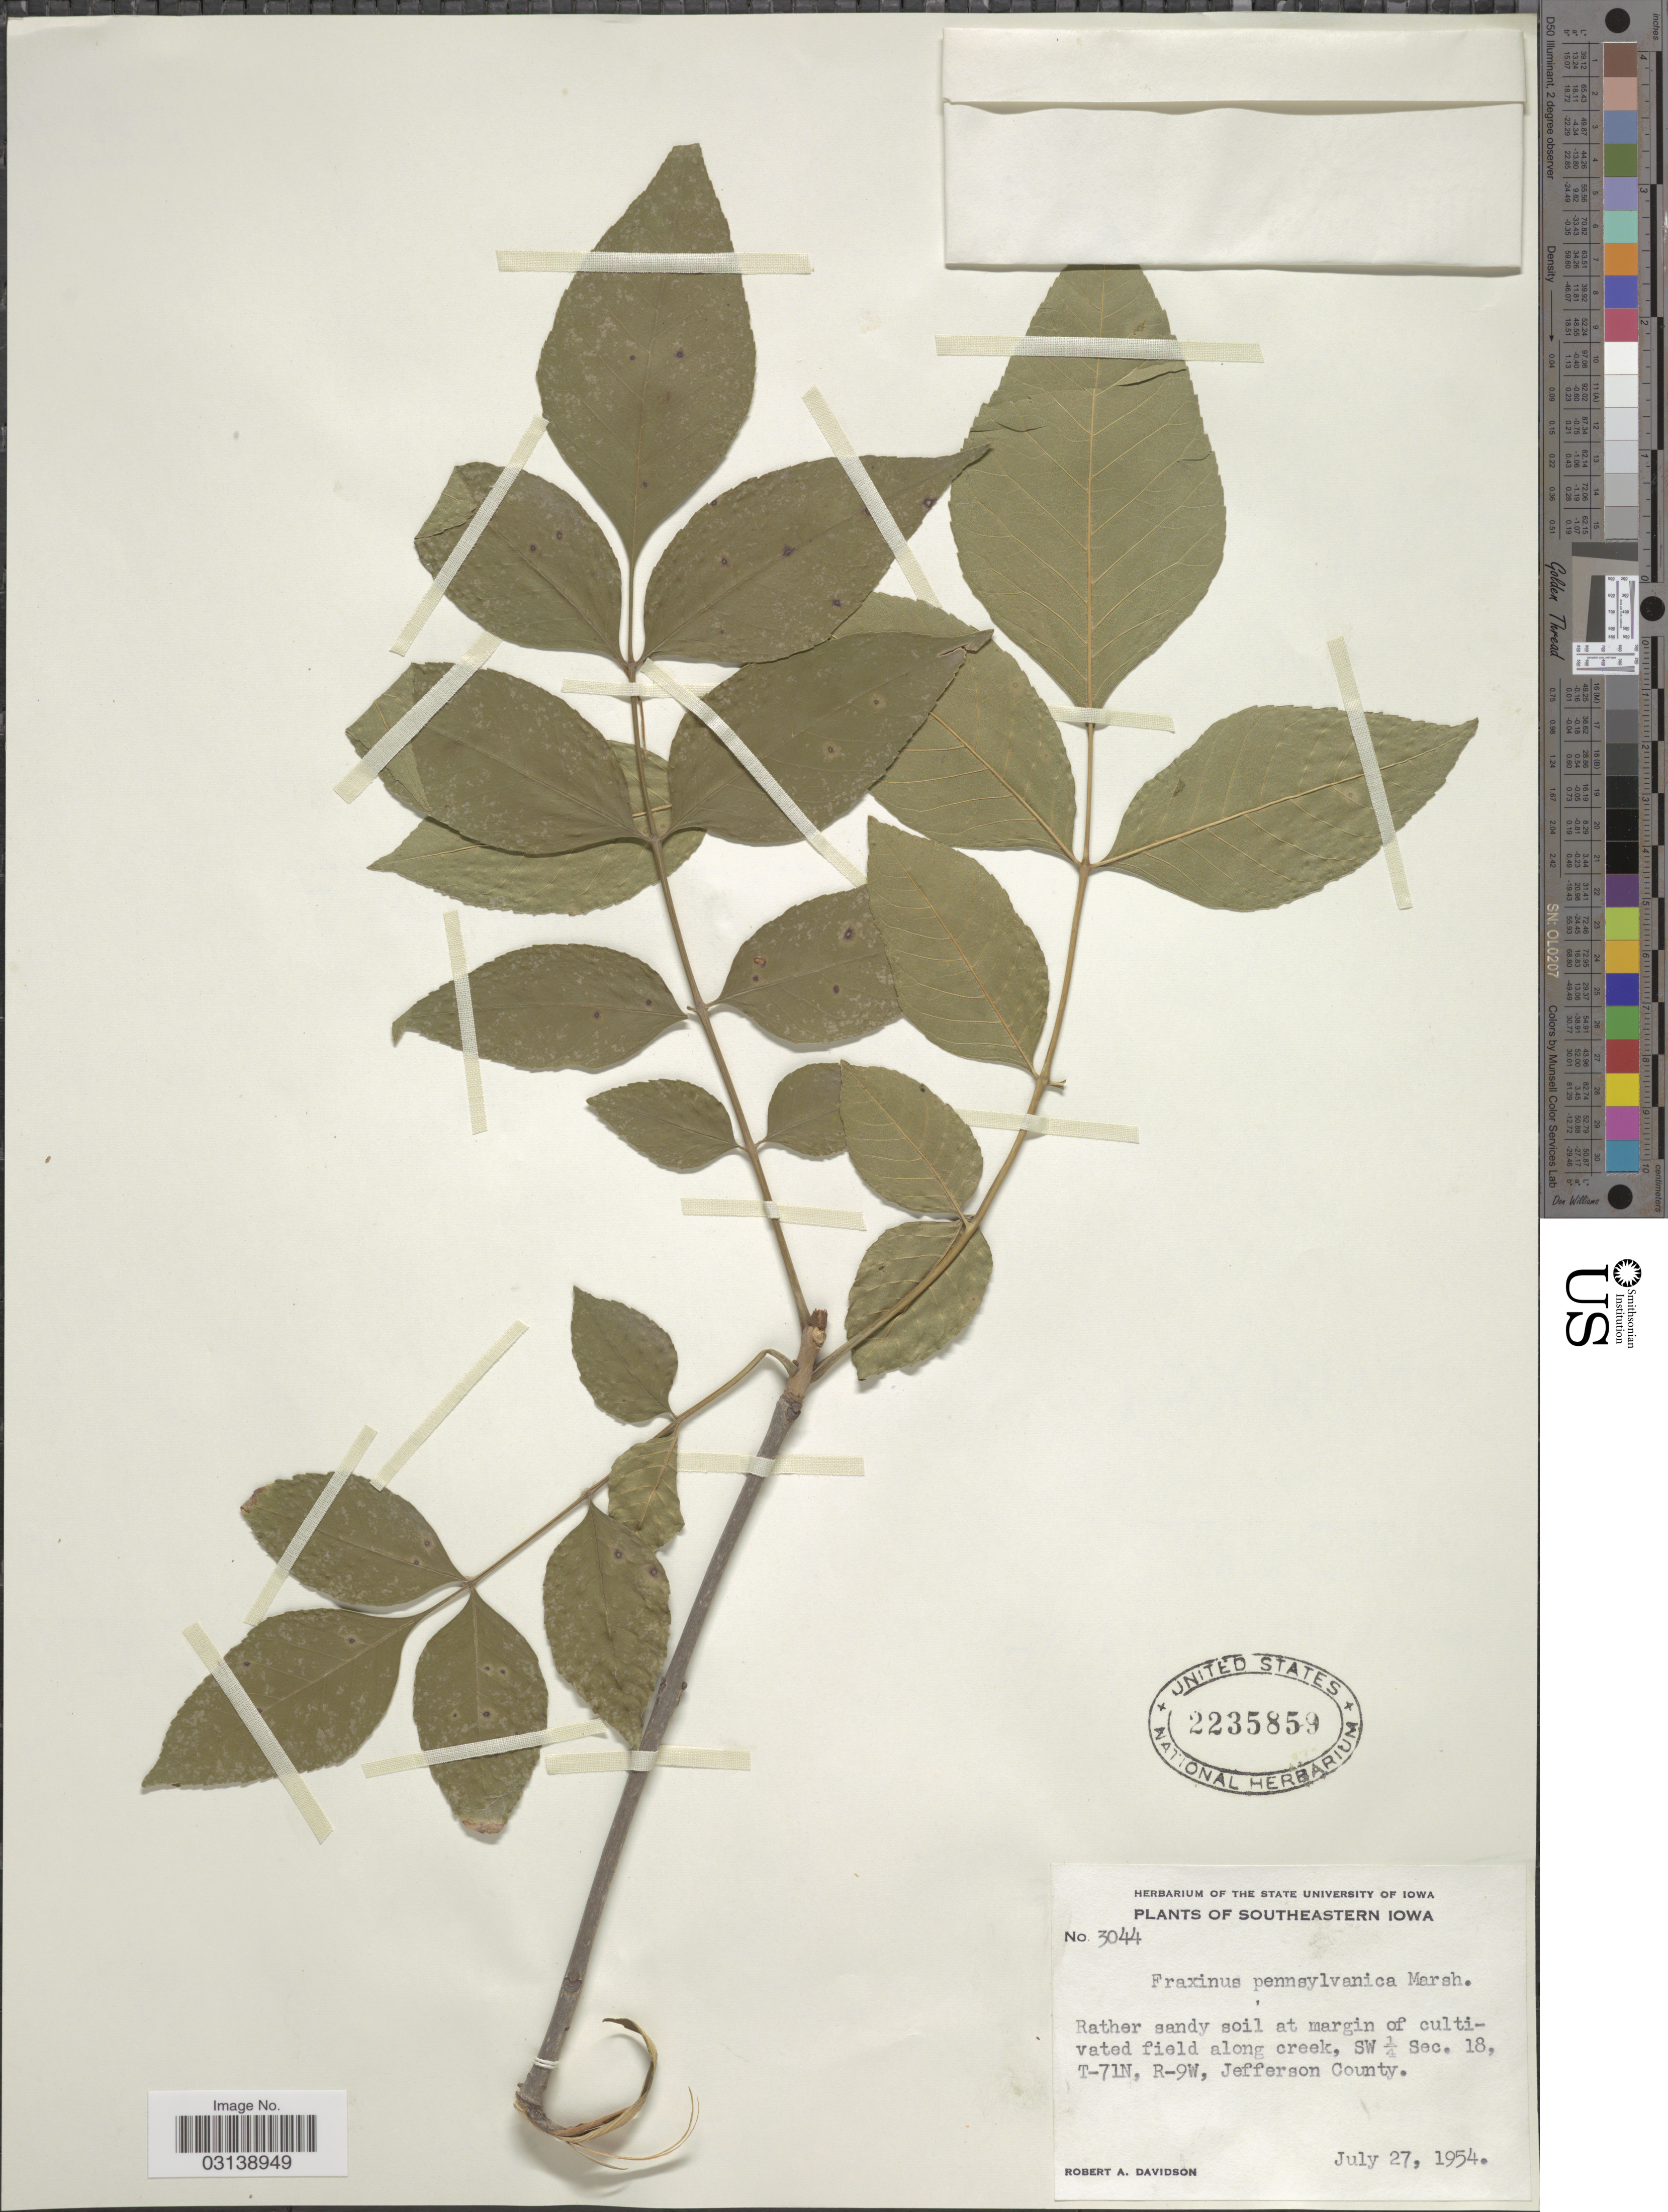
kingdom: Plantae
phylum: Tracheophyta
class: Magnoliopsida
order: Lamiales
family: Oleaceae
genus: Fraxinus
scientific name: Fraxinus pennsylvanica var. campestris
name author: (Britton) F.C. Gates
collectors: R. A. Davidson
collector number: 3044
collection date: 1954-07-27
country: United States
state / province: Iowa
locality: Southeastern Iowa. Along creek, SW¼ Sec. 18, T-71N, R-9W, Jefferson County.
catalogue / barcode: US 2235859